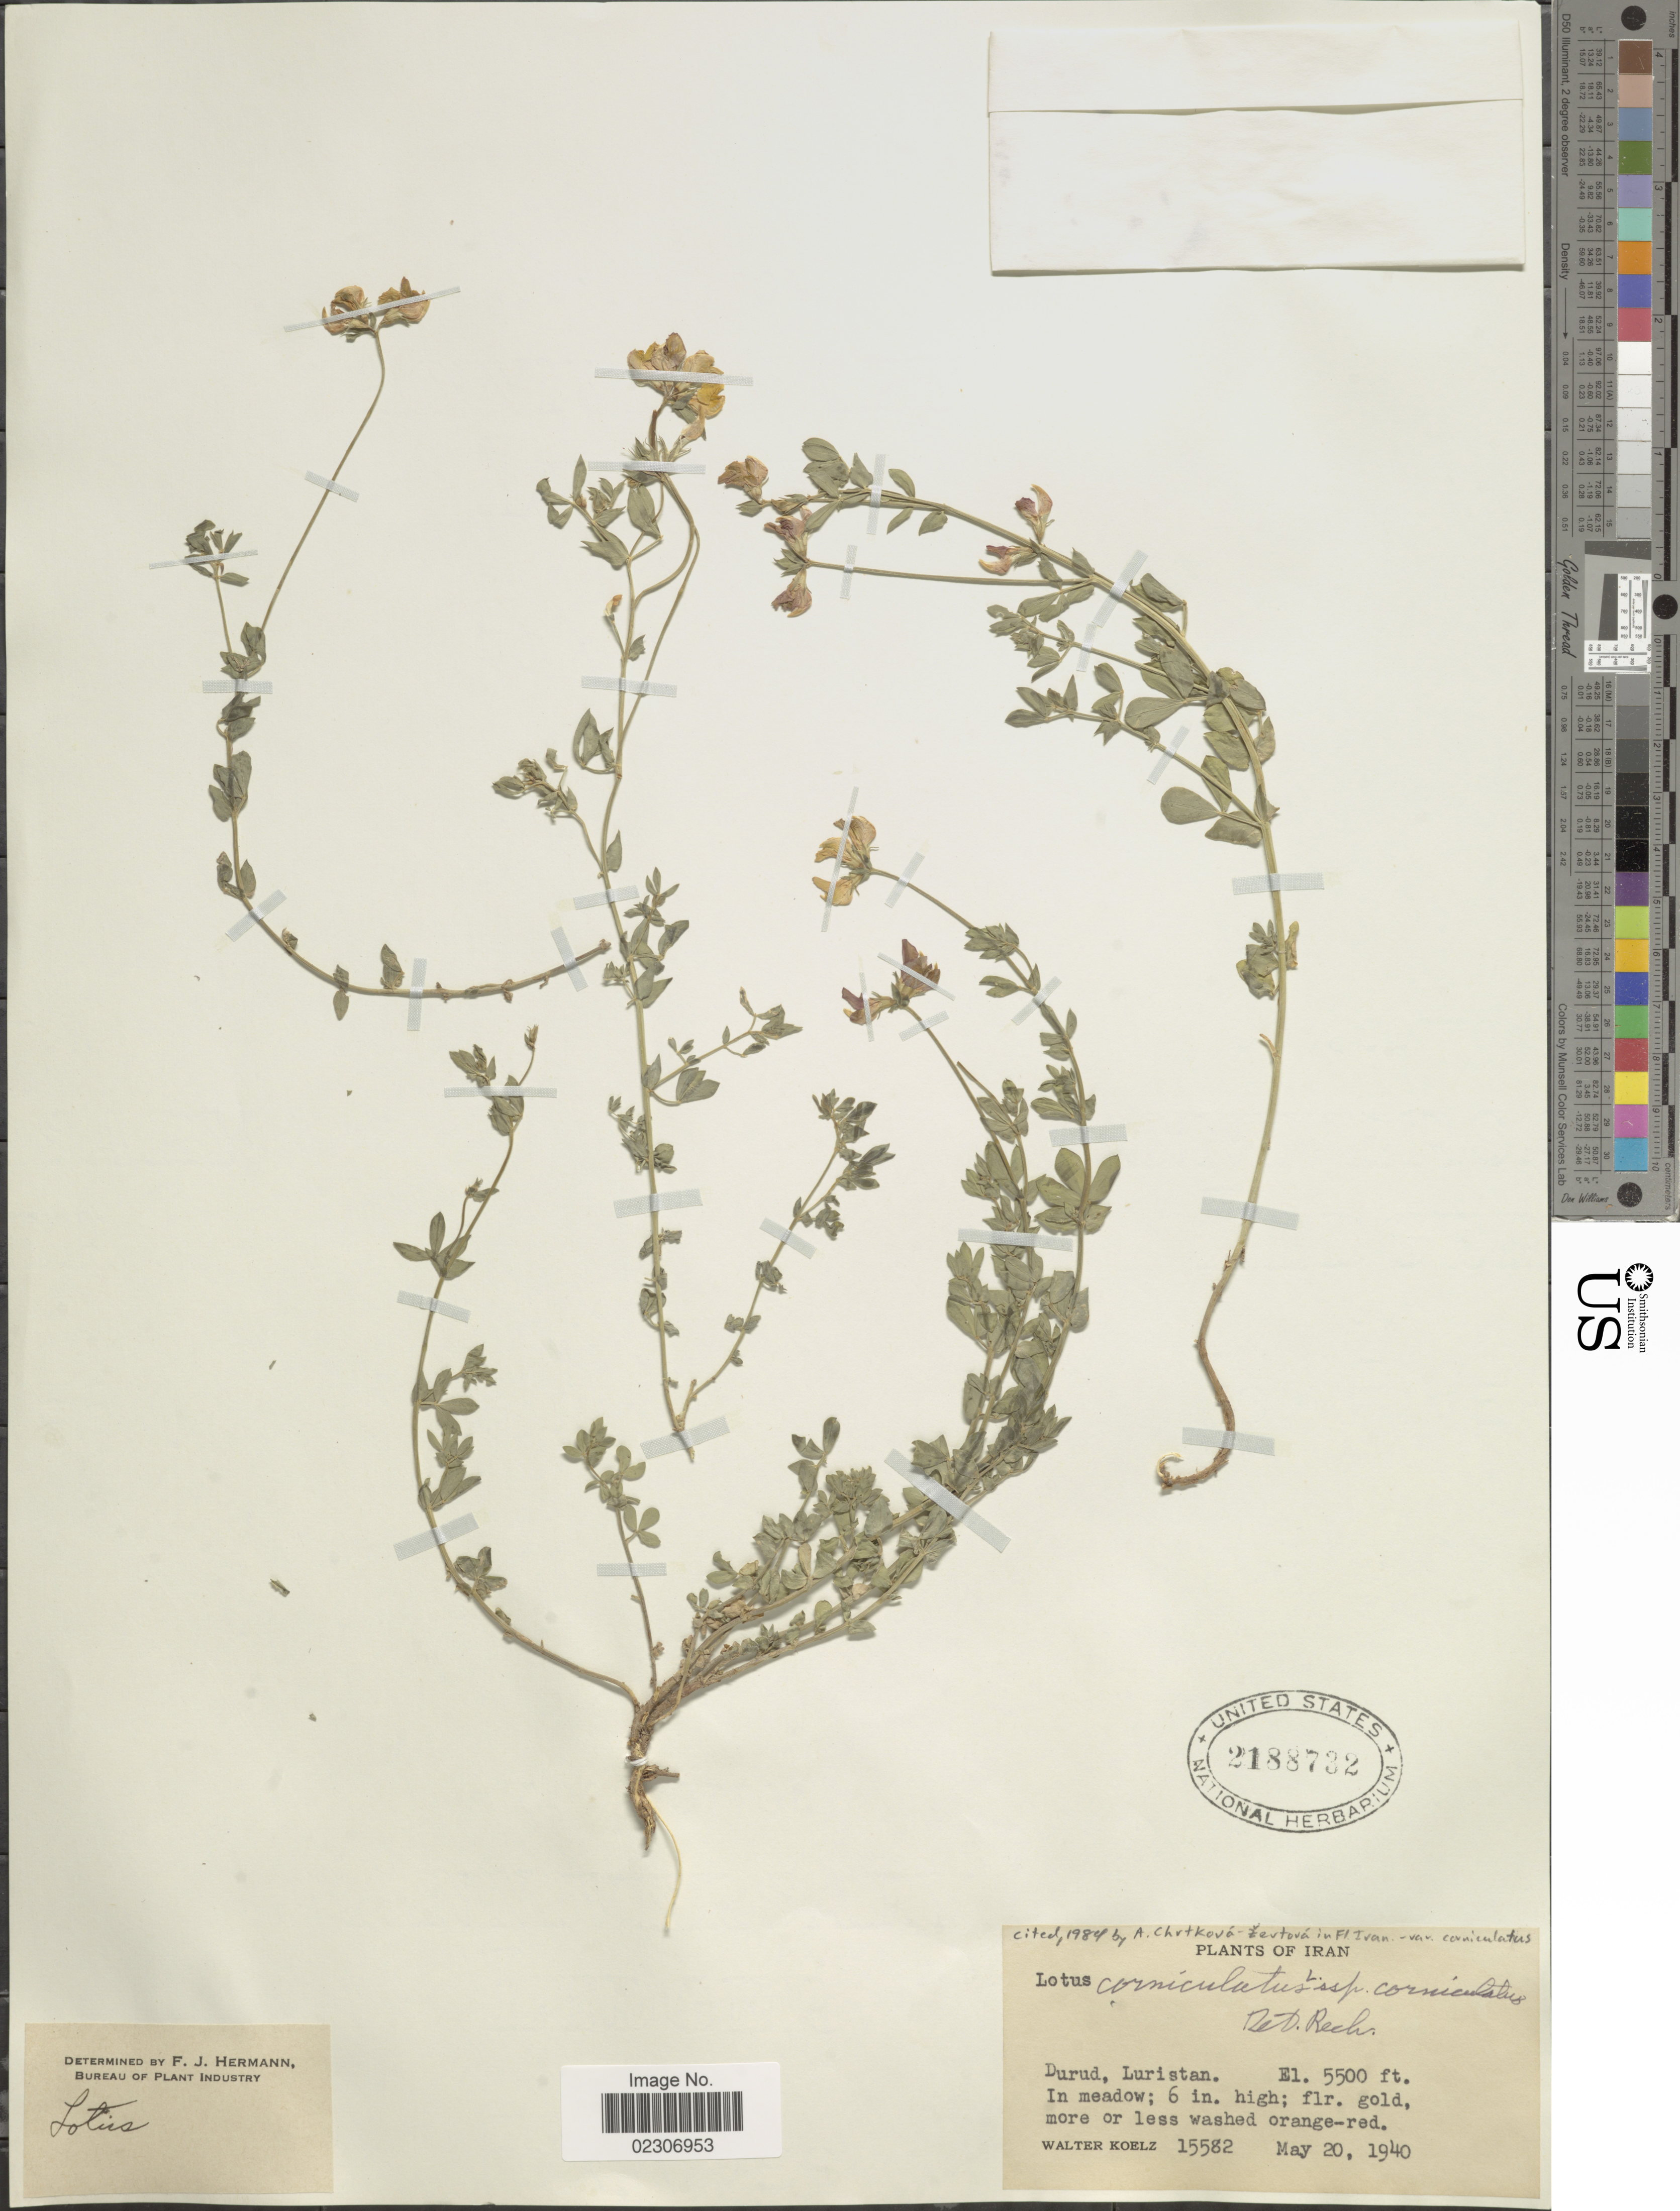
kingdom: Plantae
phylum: Tracheophyta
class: Magnoliopsida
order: Fabales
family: Fabaceae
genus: Lotus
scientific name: Lotus corniculatus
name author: L.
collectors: W. N. Koelz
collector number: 15582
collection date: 1940-05-20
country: Iran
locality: Durud, Luristan, In meadow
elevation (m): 1676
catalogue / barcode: US 2188732